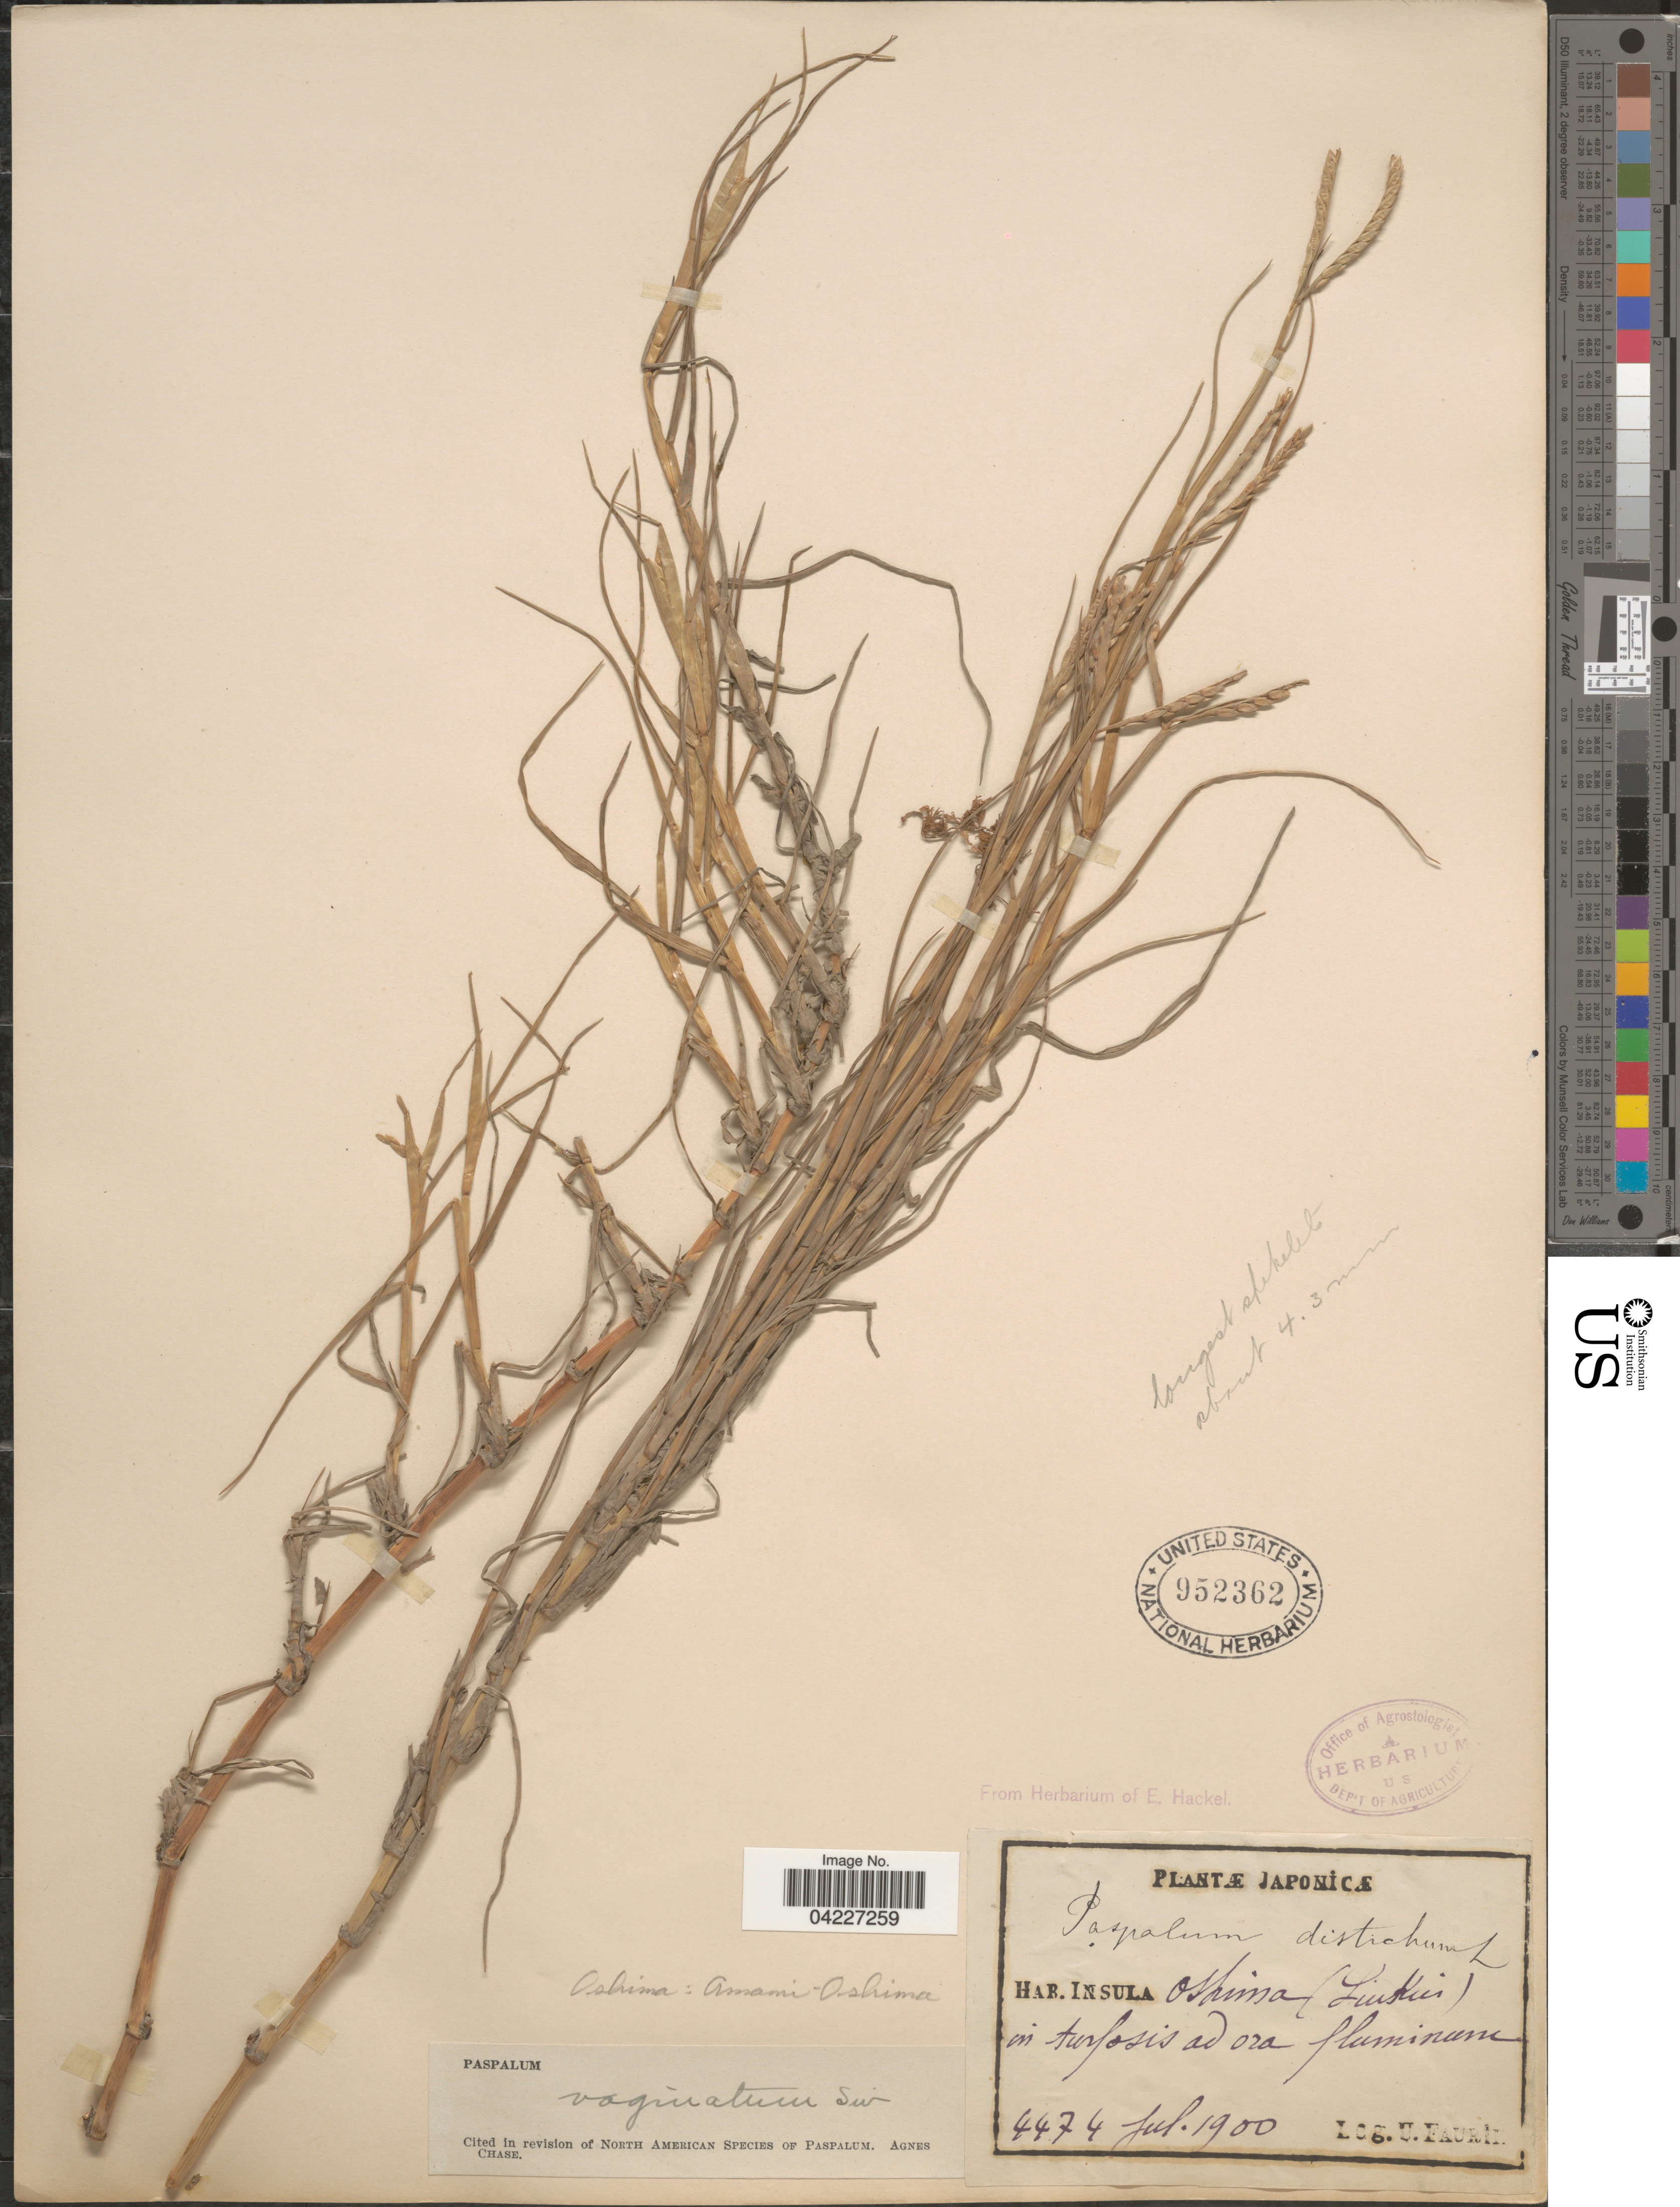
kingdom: Plantae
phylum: Tracheophyta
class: Liliopsida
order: Poales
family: Poaceae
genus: Paspalum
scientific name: Paspalum distichum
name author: L.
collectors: U. Faurie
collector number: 4474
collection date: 1900-07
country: Japan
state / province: Okinawa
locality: Insula Oshima (Liukiu) in turfosis ad ora fluminam.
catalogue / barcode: US 952362